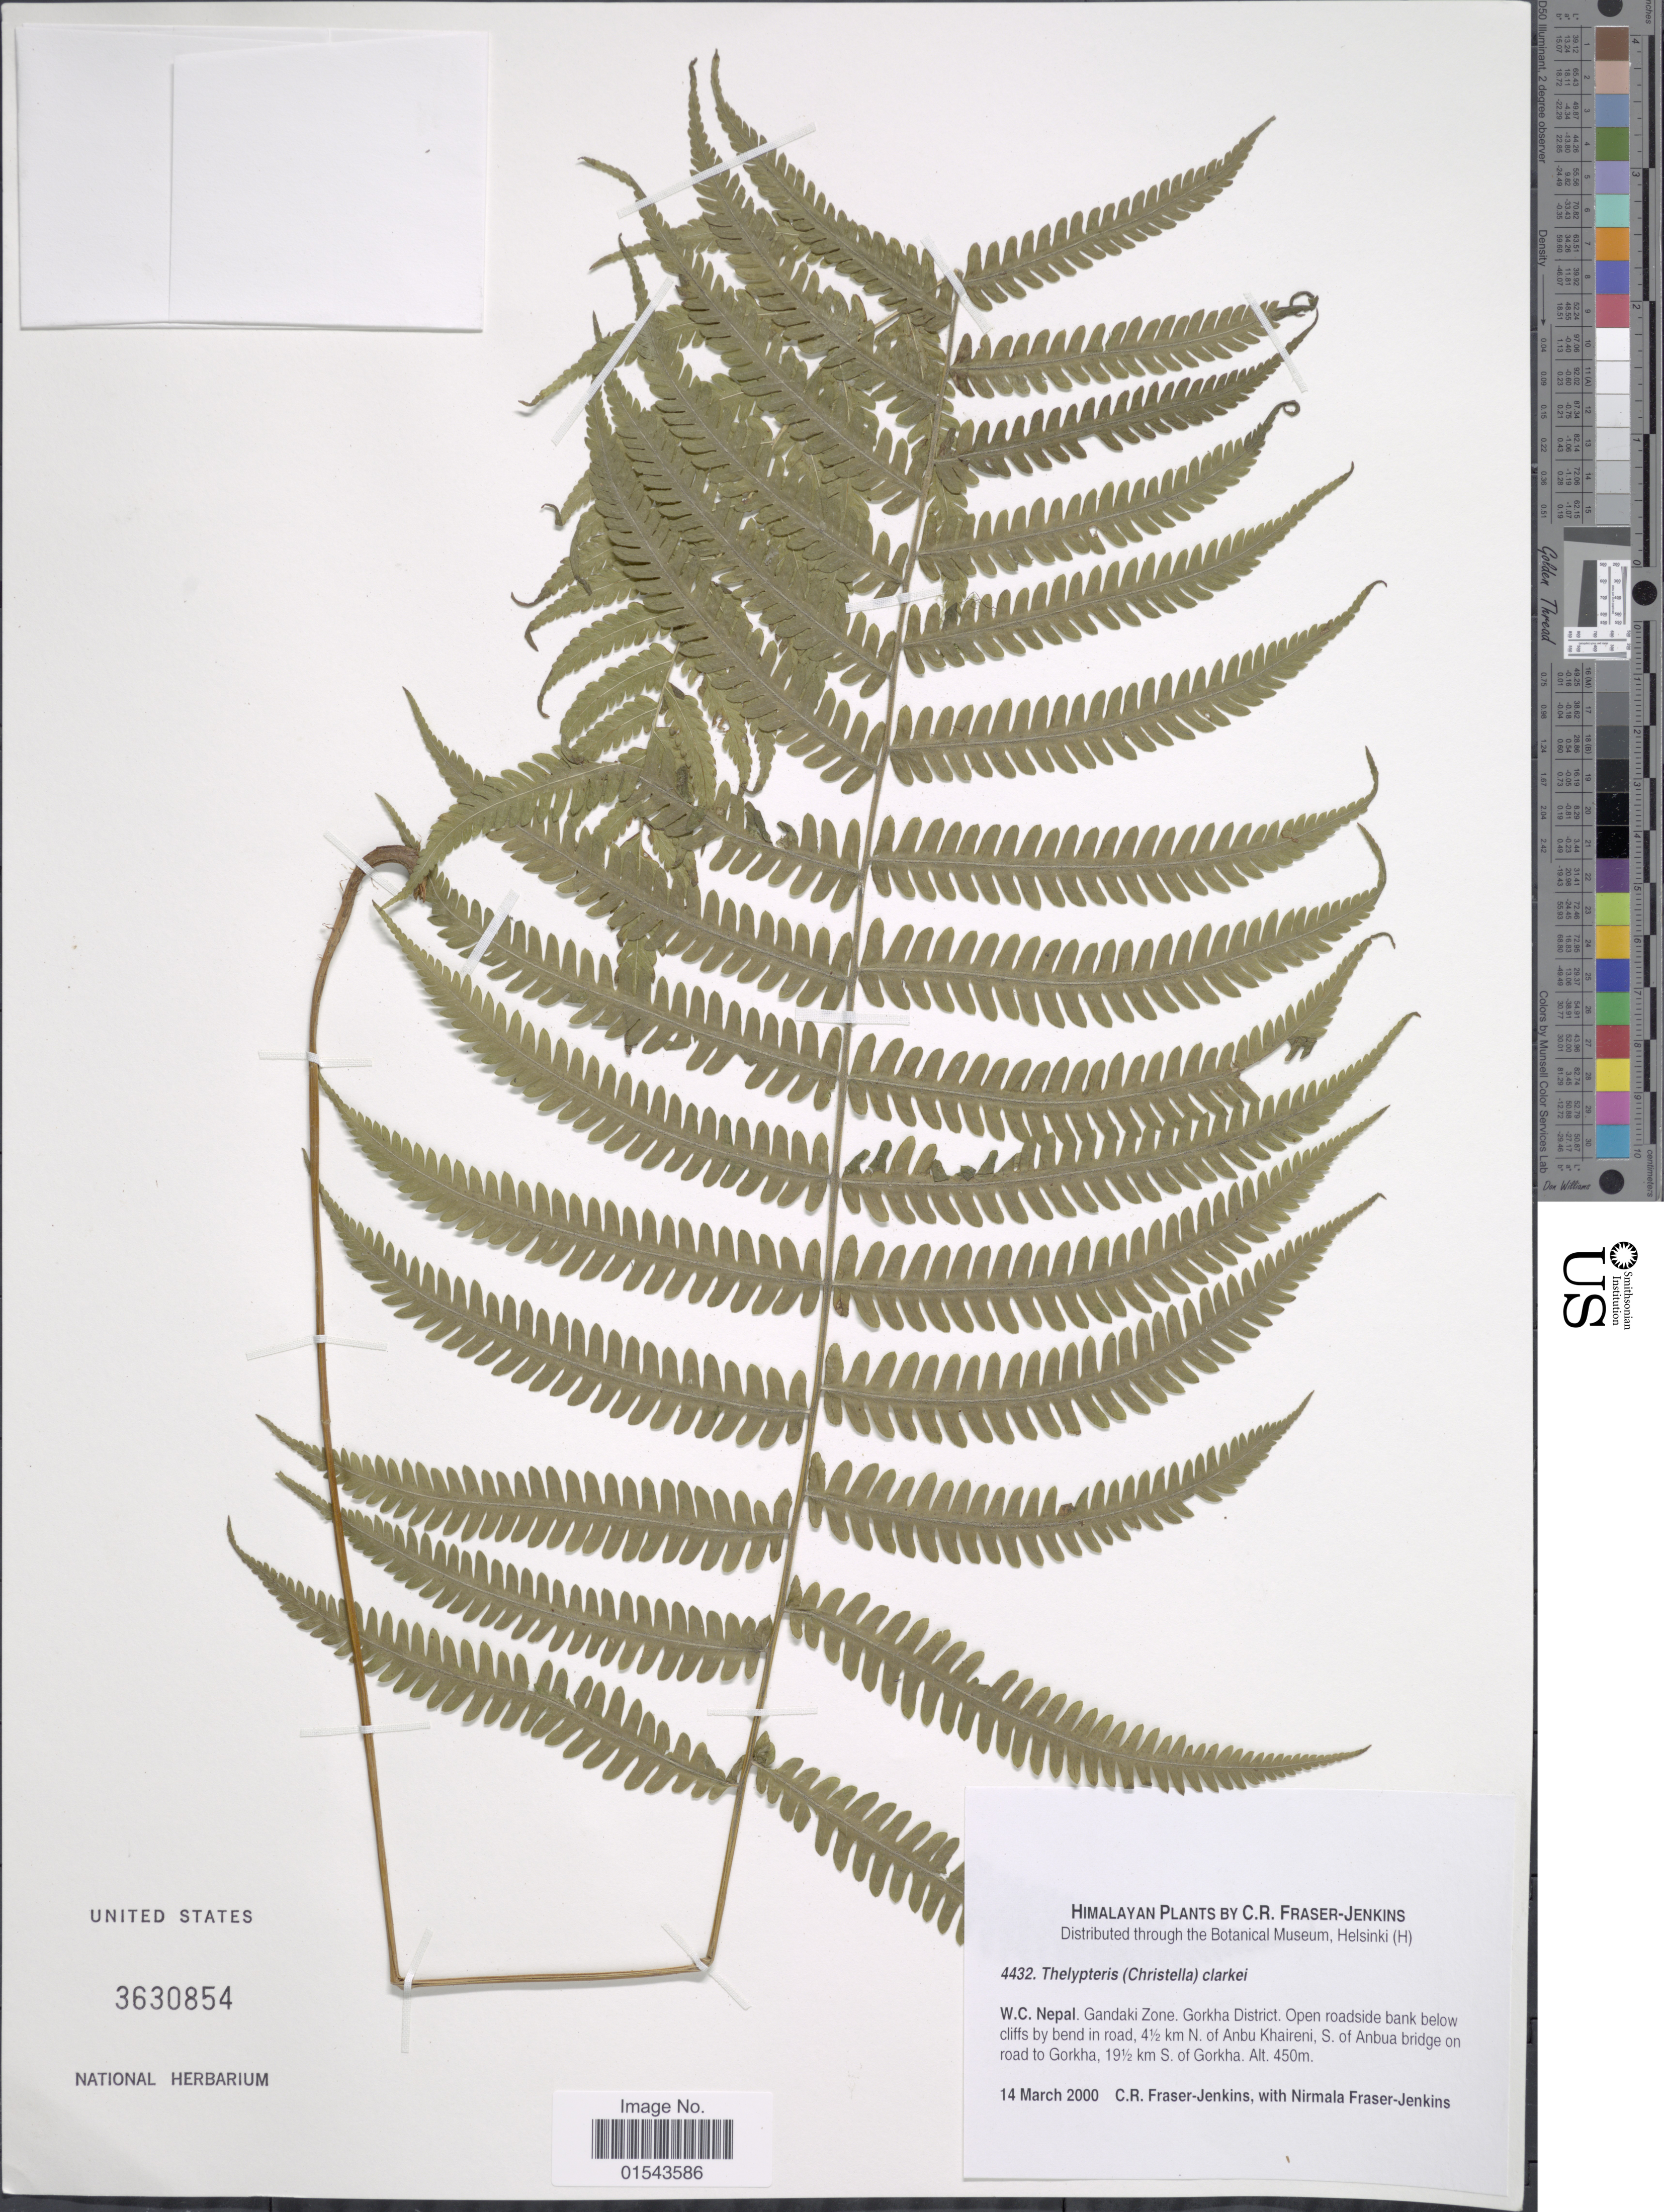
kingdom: Plantae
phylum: Tracheophyta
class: Polypodiopsida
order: Polypodiales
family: Thelypteridaceae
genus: Christella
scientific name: Christella clarkei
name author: (Bedd.) Holttum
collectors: C. R. Fraser-Jenkins & N. Fraser-Jenkins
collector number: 4432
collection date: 2000-03-14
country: Nepal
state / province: Gandaki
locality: Himalaya, W. C. Nepal. Gandaki Zone. Gorkha District. Open roadside bank below cliffs by bend in road, 4.5 of Anbu Khareni, SofAnbua bridge on road to Gorkha, 19.5 km S. of Gorkha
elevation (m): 450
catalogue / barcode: US 3630854